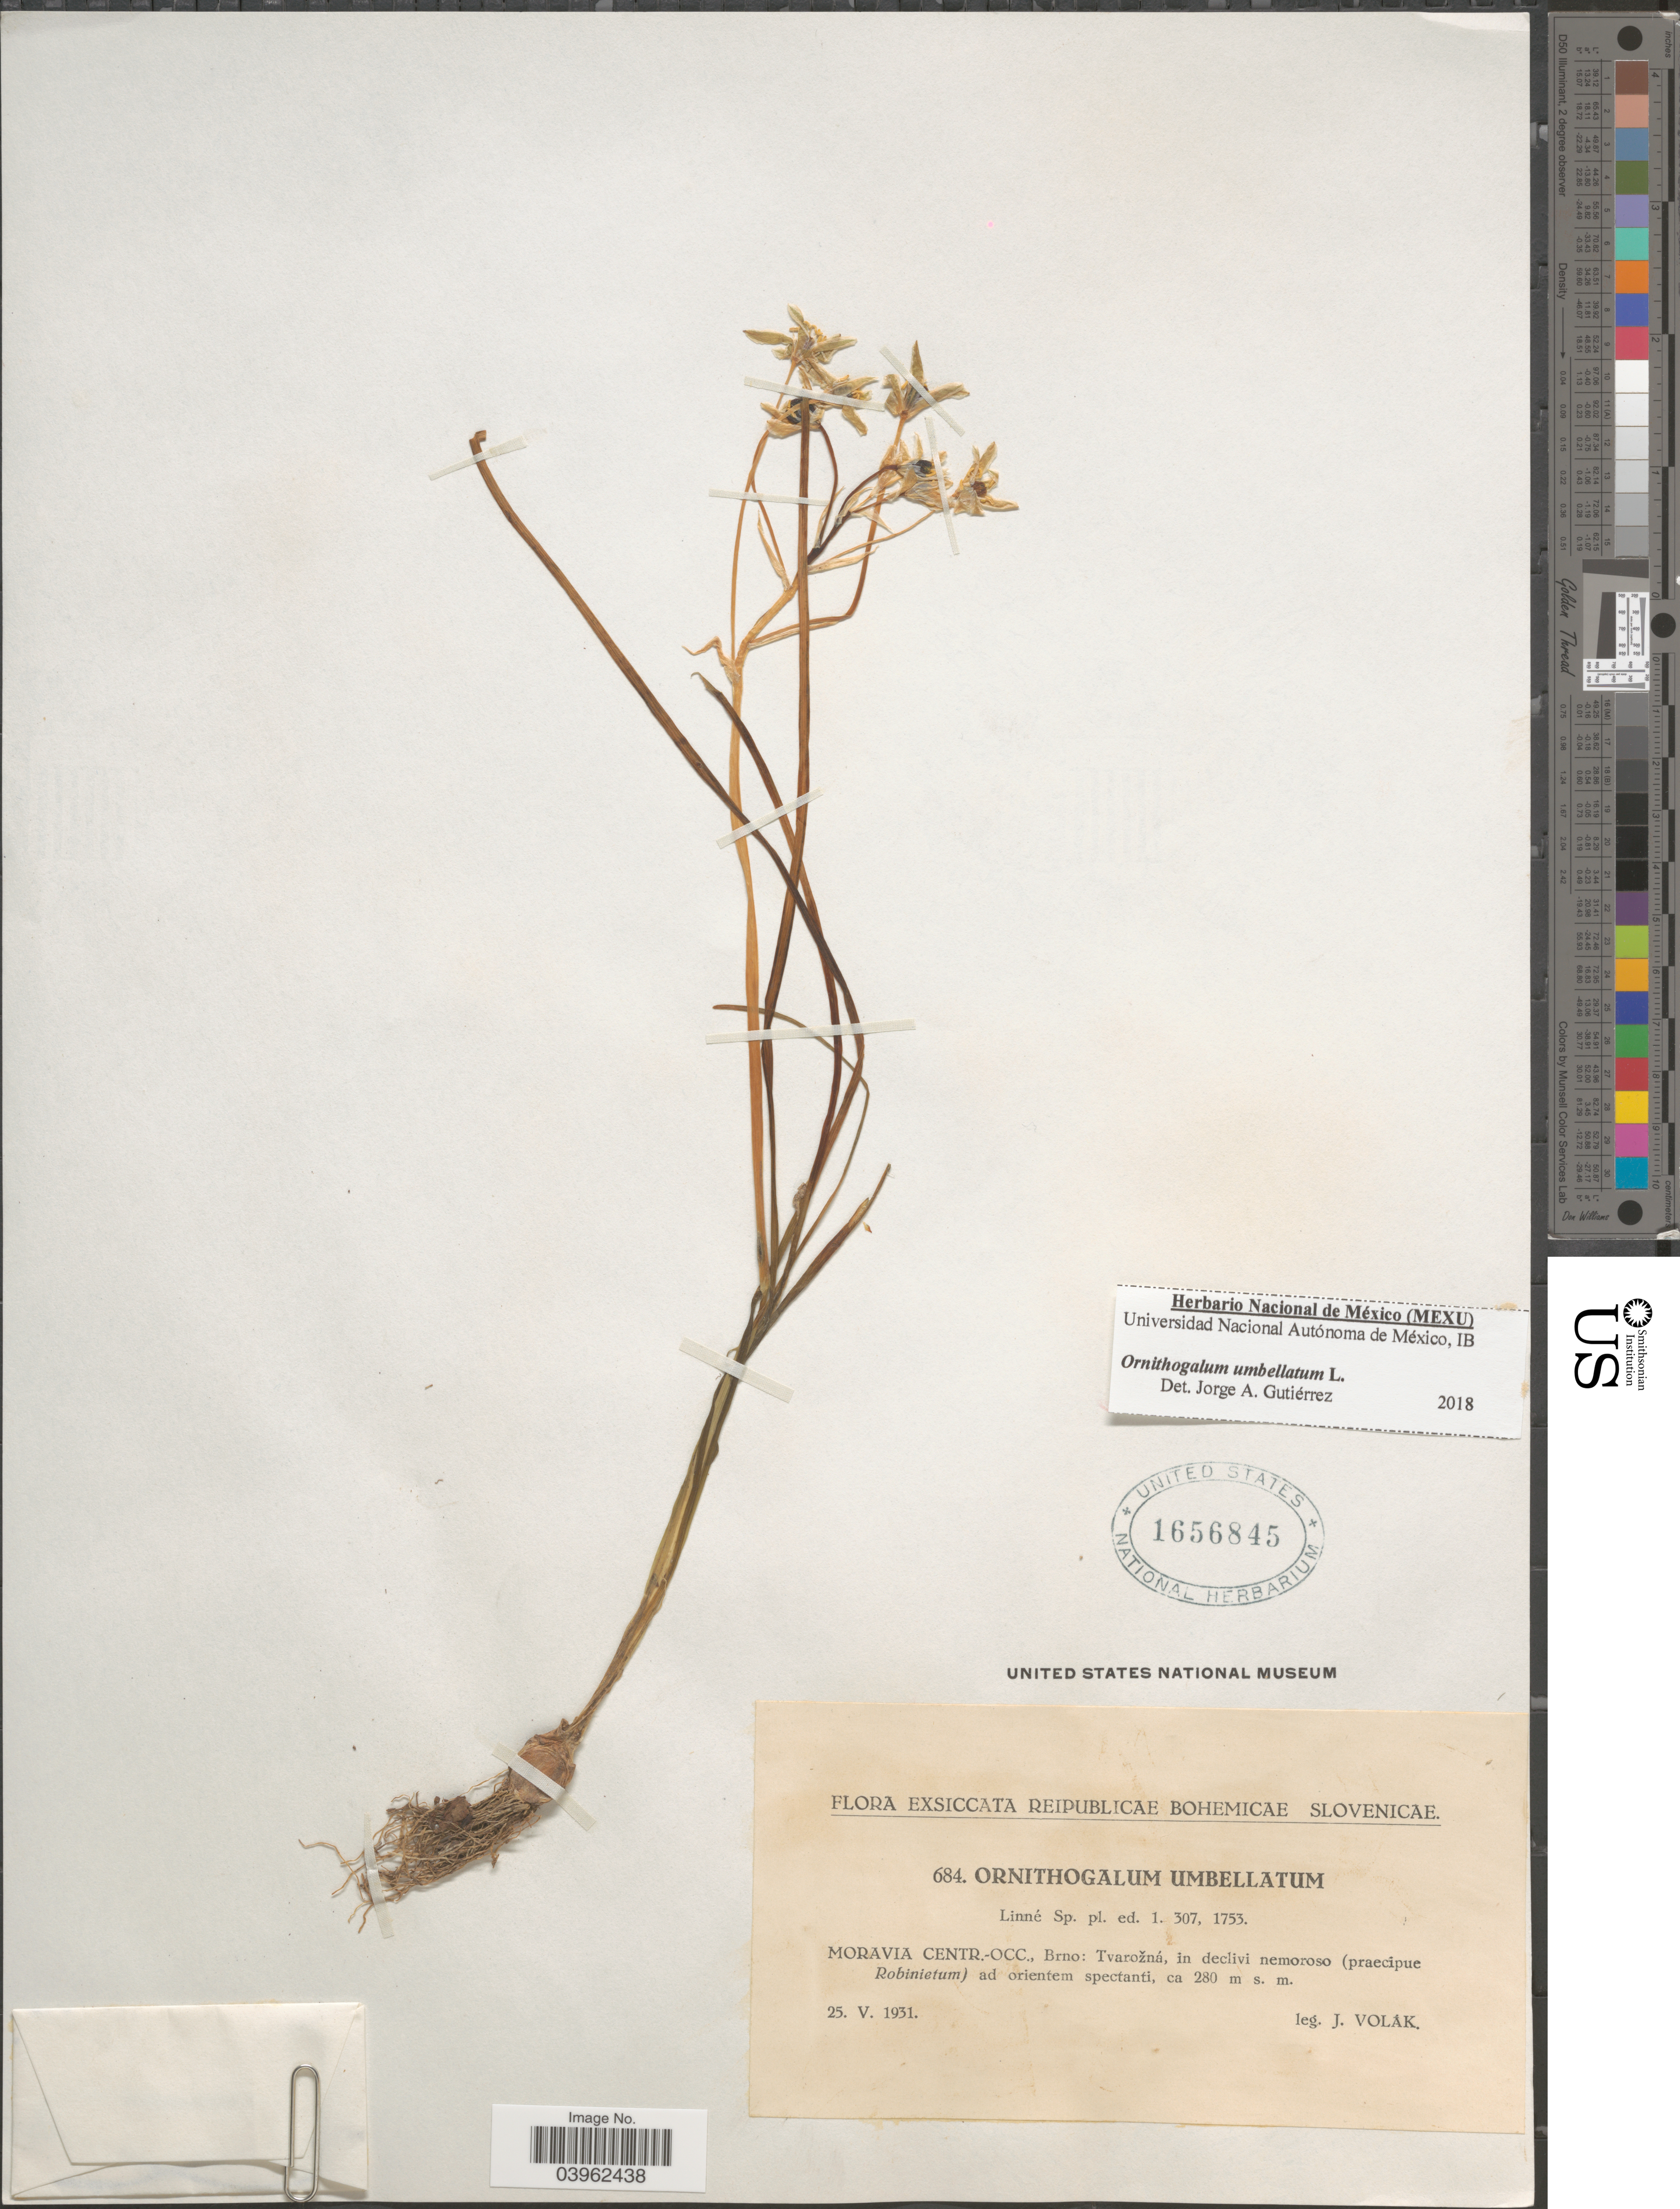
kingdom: Plantae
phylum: Tracheophyta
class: Liliopsida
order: Asparagales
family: Asparagaceae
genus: Ornithogalum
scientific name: Ornithogalum umbellatum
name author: L.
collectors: J. Volak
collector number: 684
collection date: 1931-05-25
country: Czechia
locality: Moravia Centr.-Occ., Brno: Tvarožná, in declivi nemoroso ad orientem spectanti.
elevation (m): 280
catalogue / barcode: US 1656845